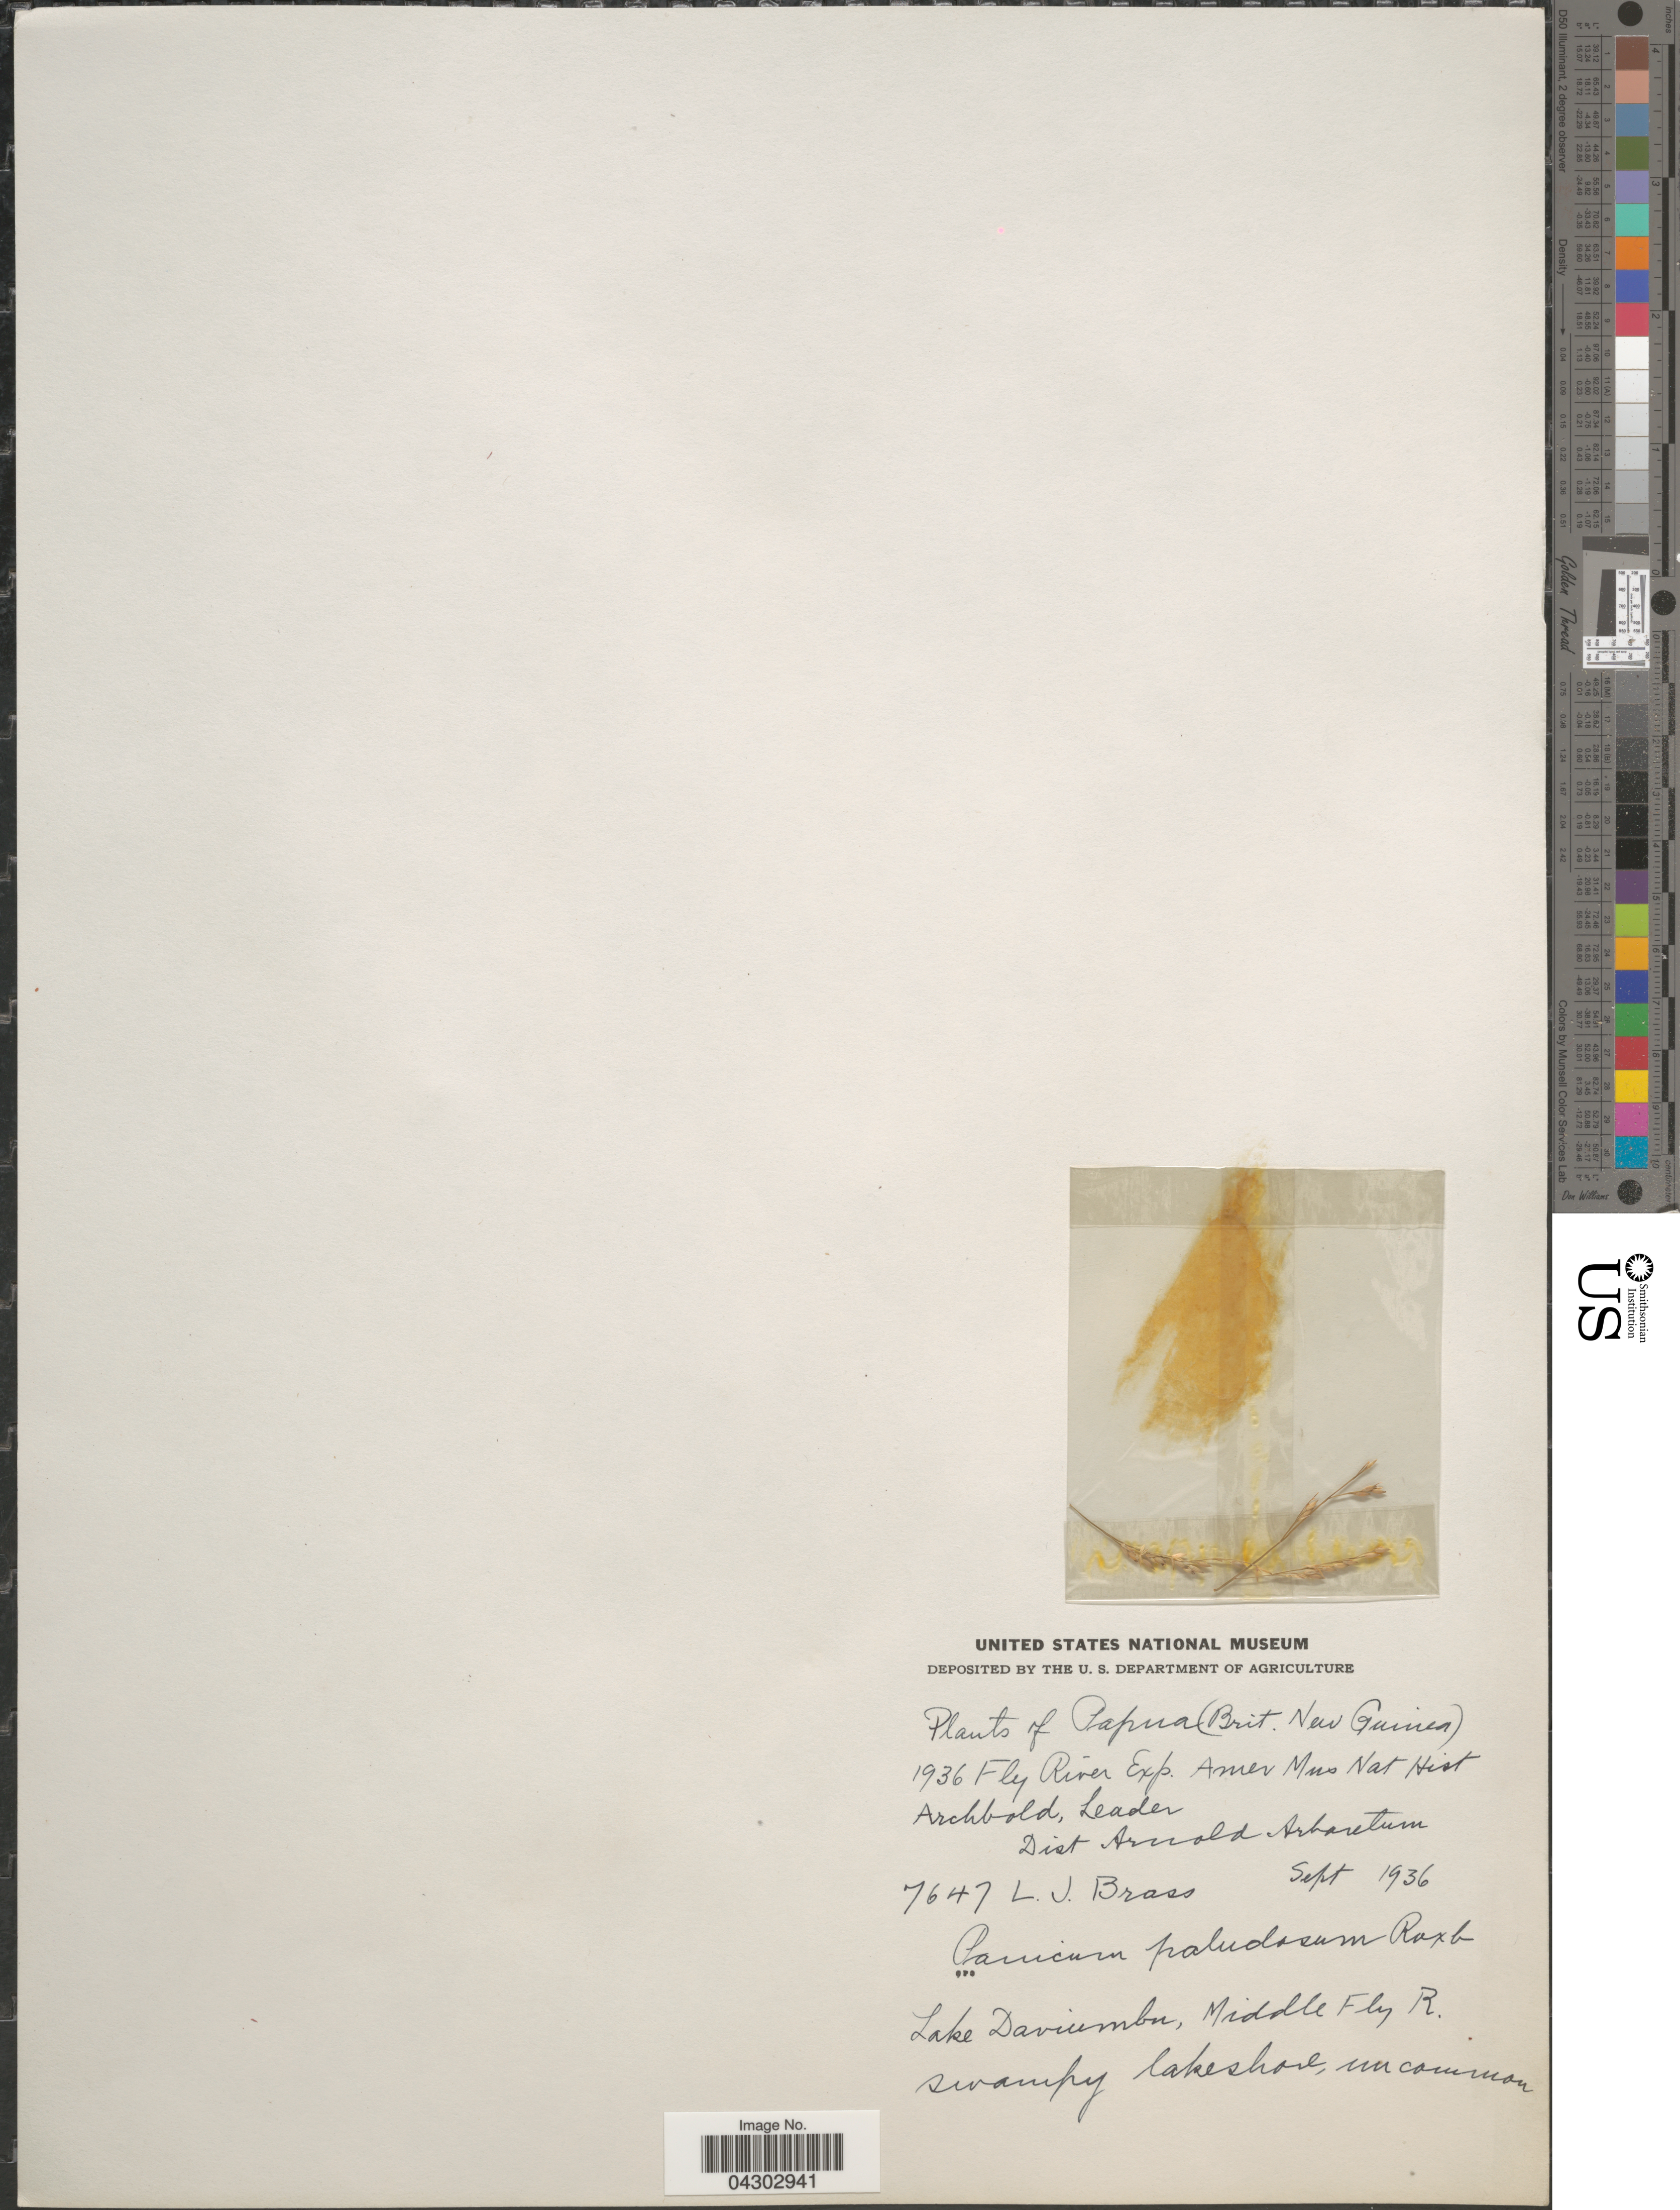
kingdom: Plantae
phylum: Tracheophyta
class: Liliopsida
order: Poales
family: Poaceae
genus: Panicum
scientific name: Panicum paludosum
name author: Roxb.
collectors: L. J. Brass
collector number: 7647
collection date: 1936-09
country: Papua New Guinea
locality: Papua (Brit. New Guine). 1936 Fly River Exp. Amer Mus Nat Hist. Lake Daviumba, Middle Fly R.